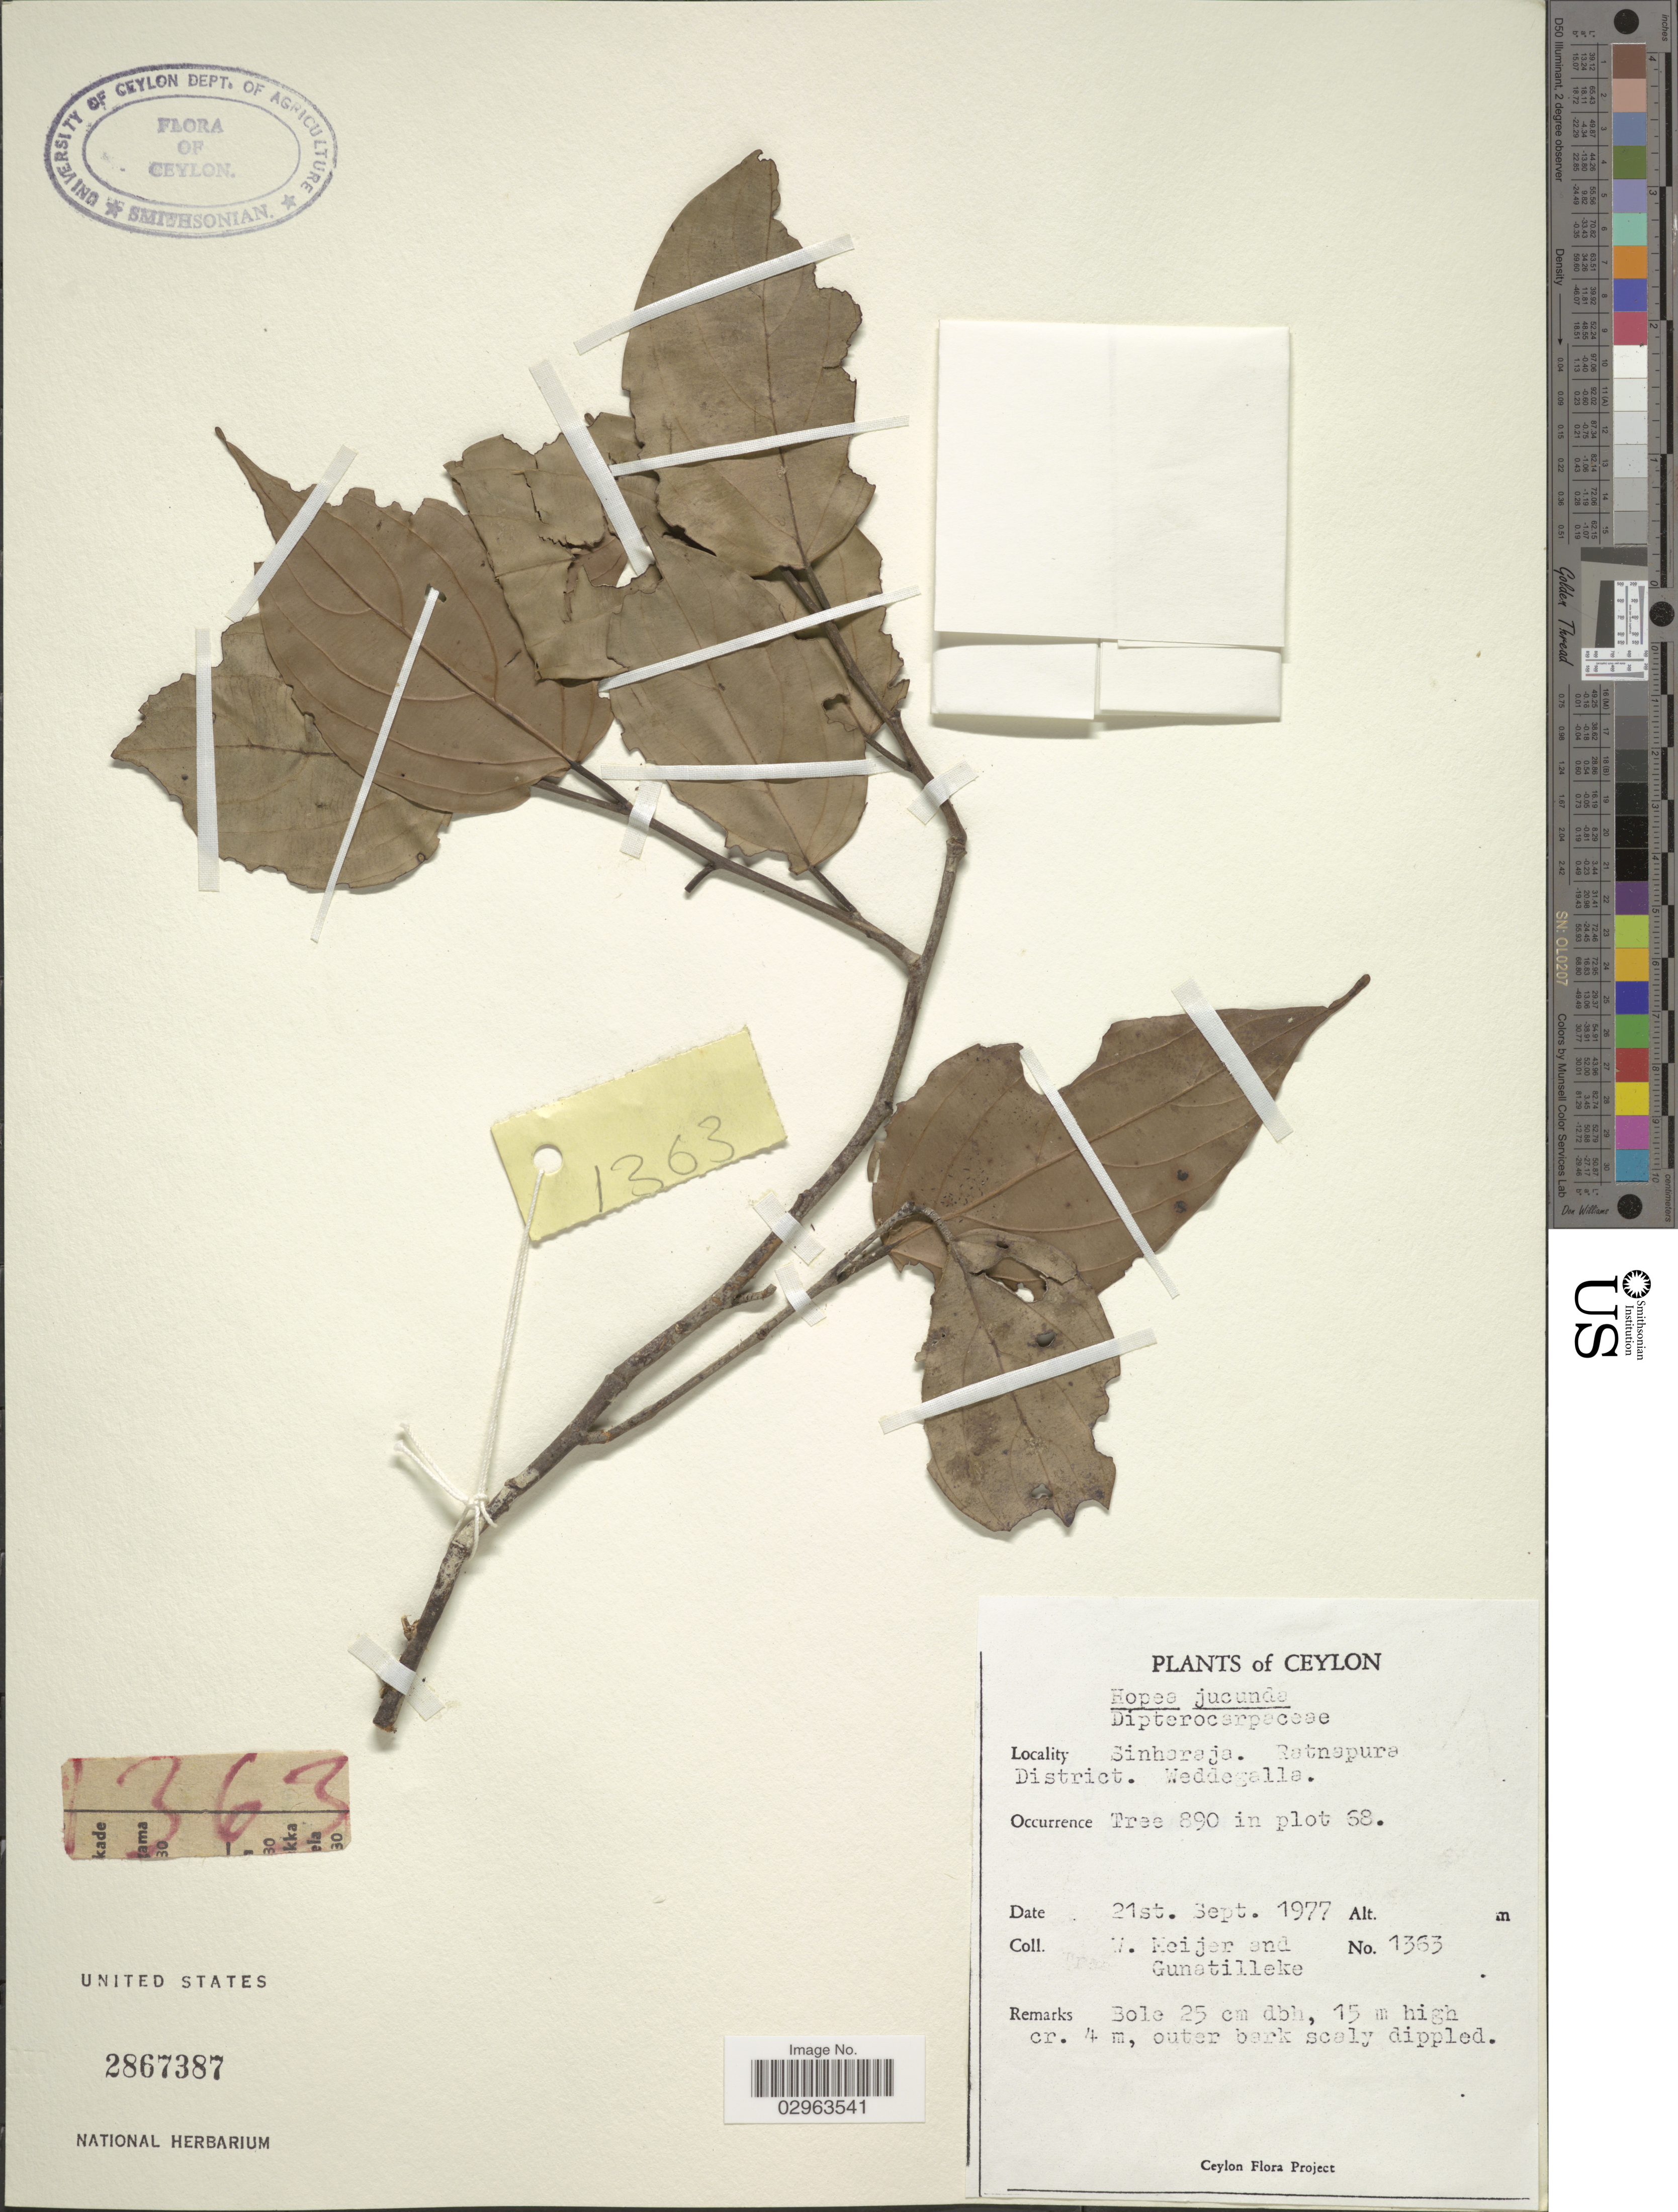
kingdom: Plantae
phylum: Tracheophyta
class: Magnoliopsida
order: Malvales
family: Dipterocarpaceae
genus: Hopea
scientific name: Hopea jucunda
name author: Thwaites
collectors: W. Meijer & -- Gunatilleke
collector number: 1363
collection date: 1977-09-21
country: Sri Lanka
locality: Ceylon. Sinharaja. Ratnapura District. Weddegalla. Tree 890 in plot 68.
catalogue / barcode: US 2867387